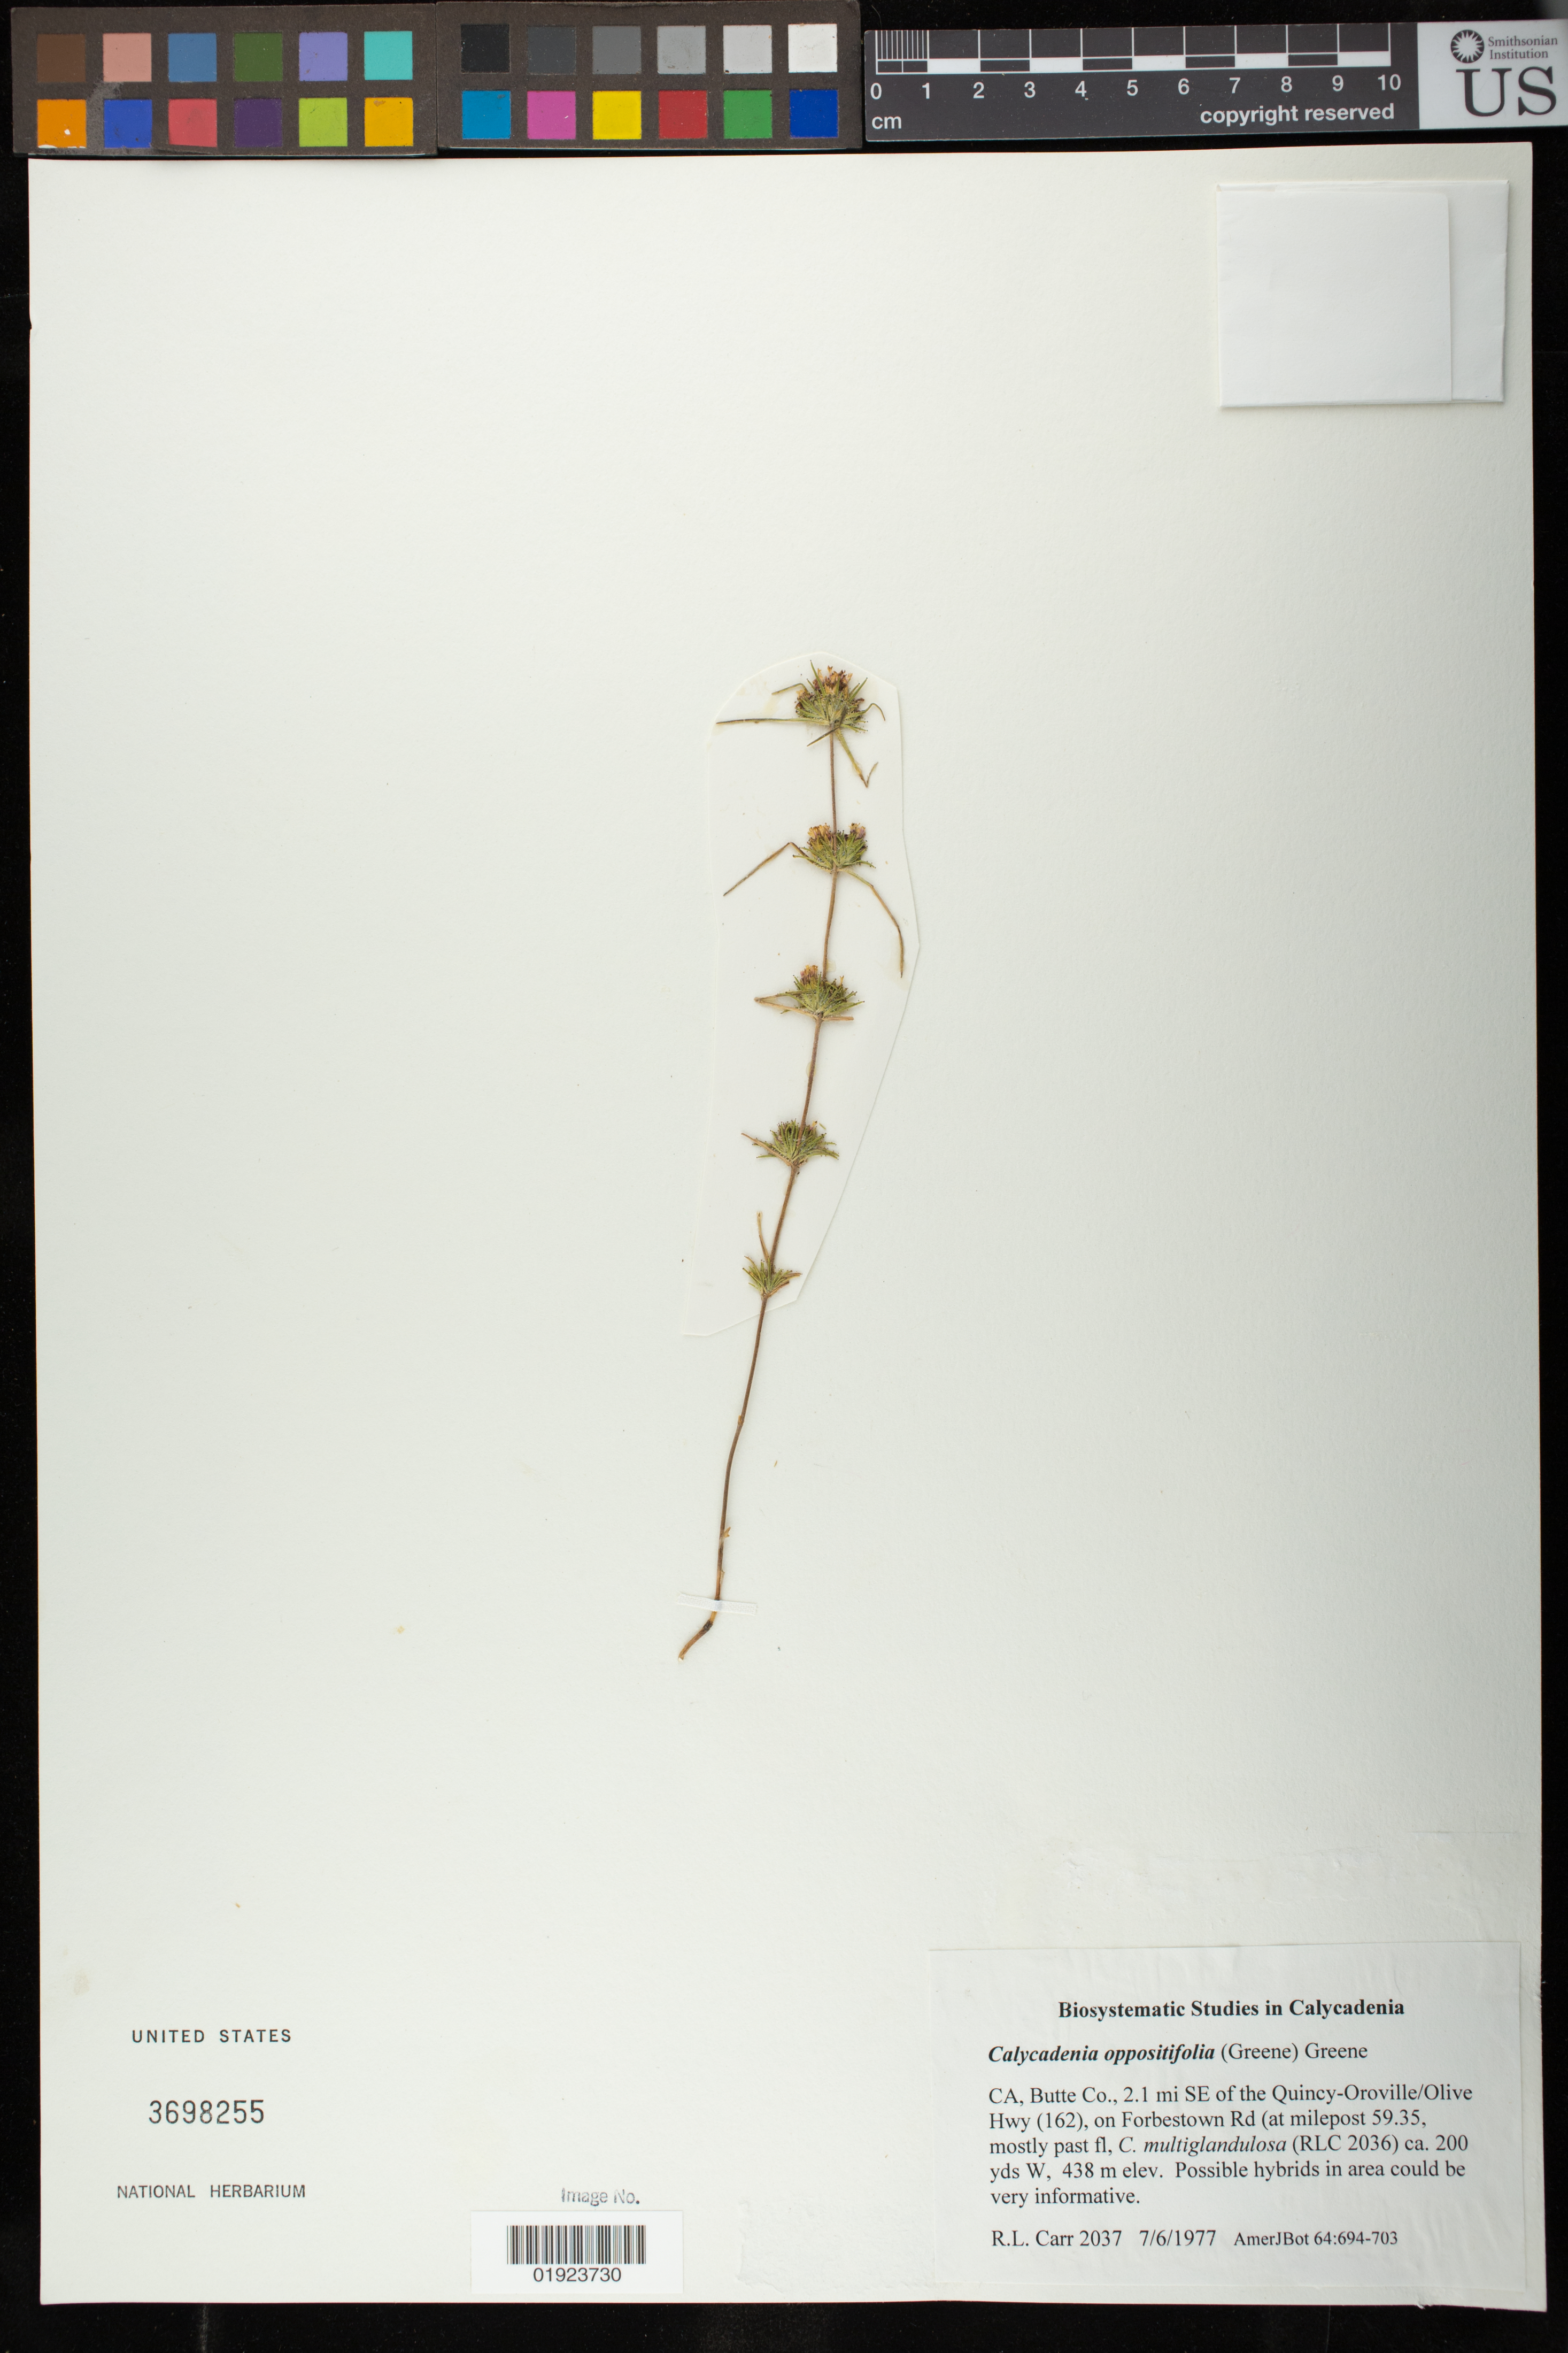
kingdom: Plantae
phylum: Tracheophyta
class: Magnoliopsida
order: Asterales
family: Asteraceae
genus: Calycadenia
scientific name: Calycadenia oppositifolia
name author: (Greene) Greene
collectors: R. Carr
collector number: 2037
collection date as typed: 6/7/1977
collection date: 1977-07-06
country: United States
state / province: California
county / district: Butte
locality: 2.1 mi SE of the Quincy-Oroville/Olive Hwy (162), on Gorbestown Rd at milepost 59.35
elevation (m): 438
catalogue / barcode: US 3698255